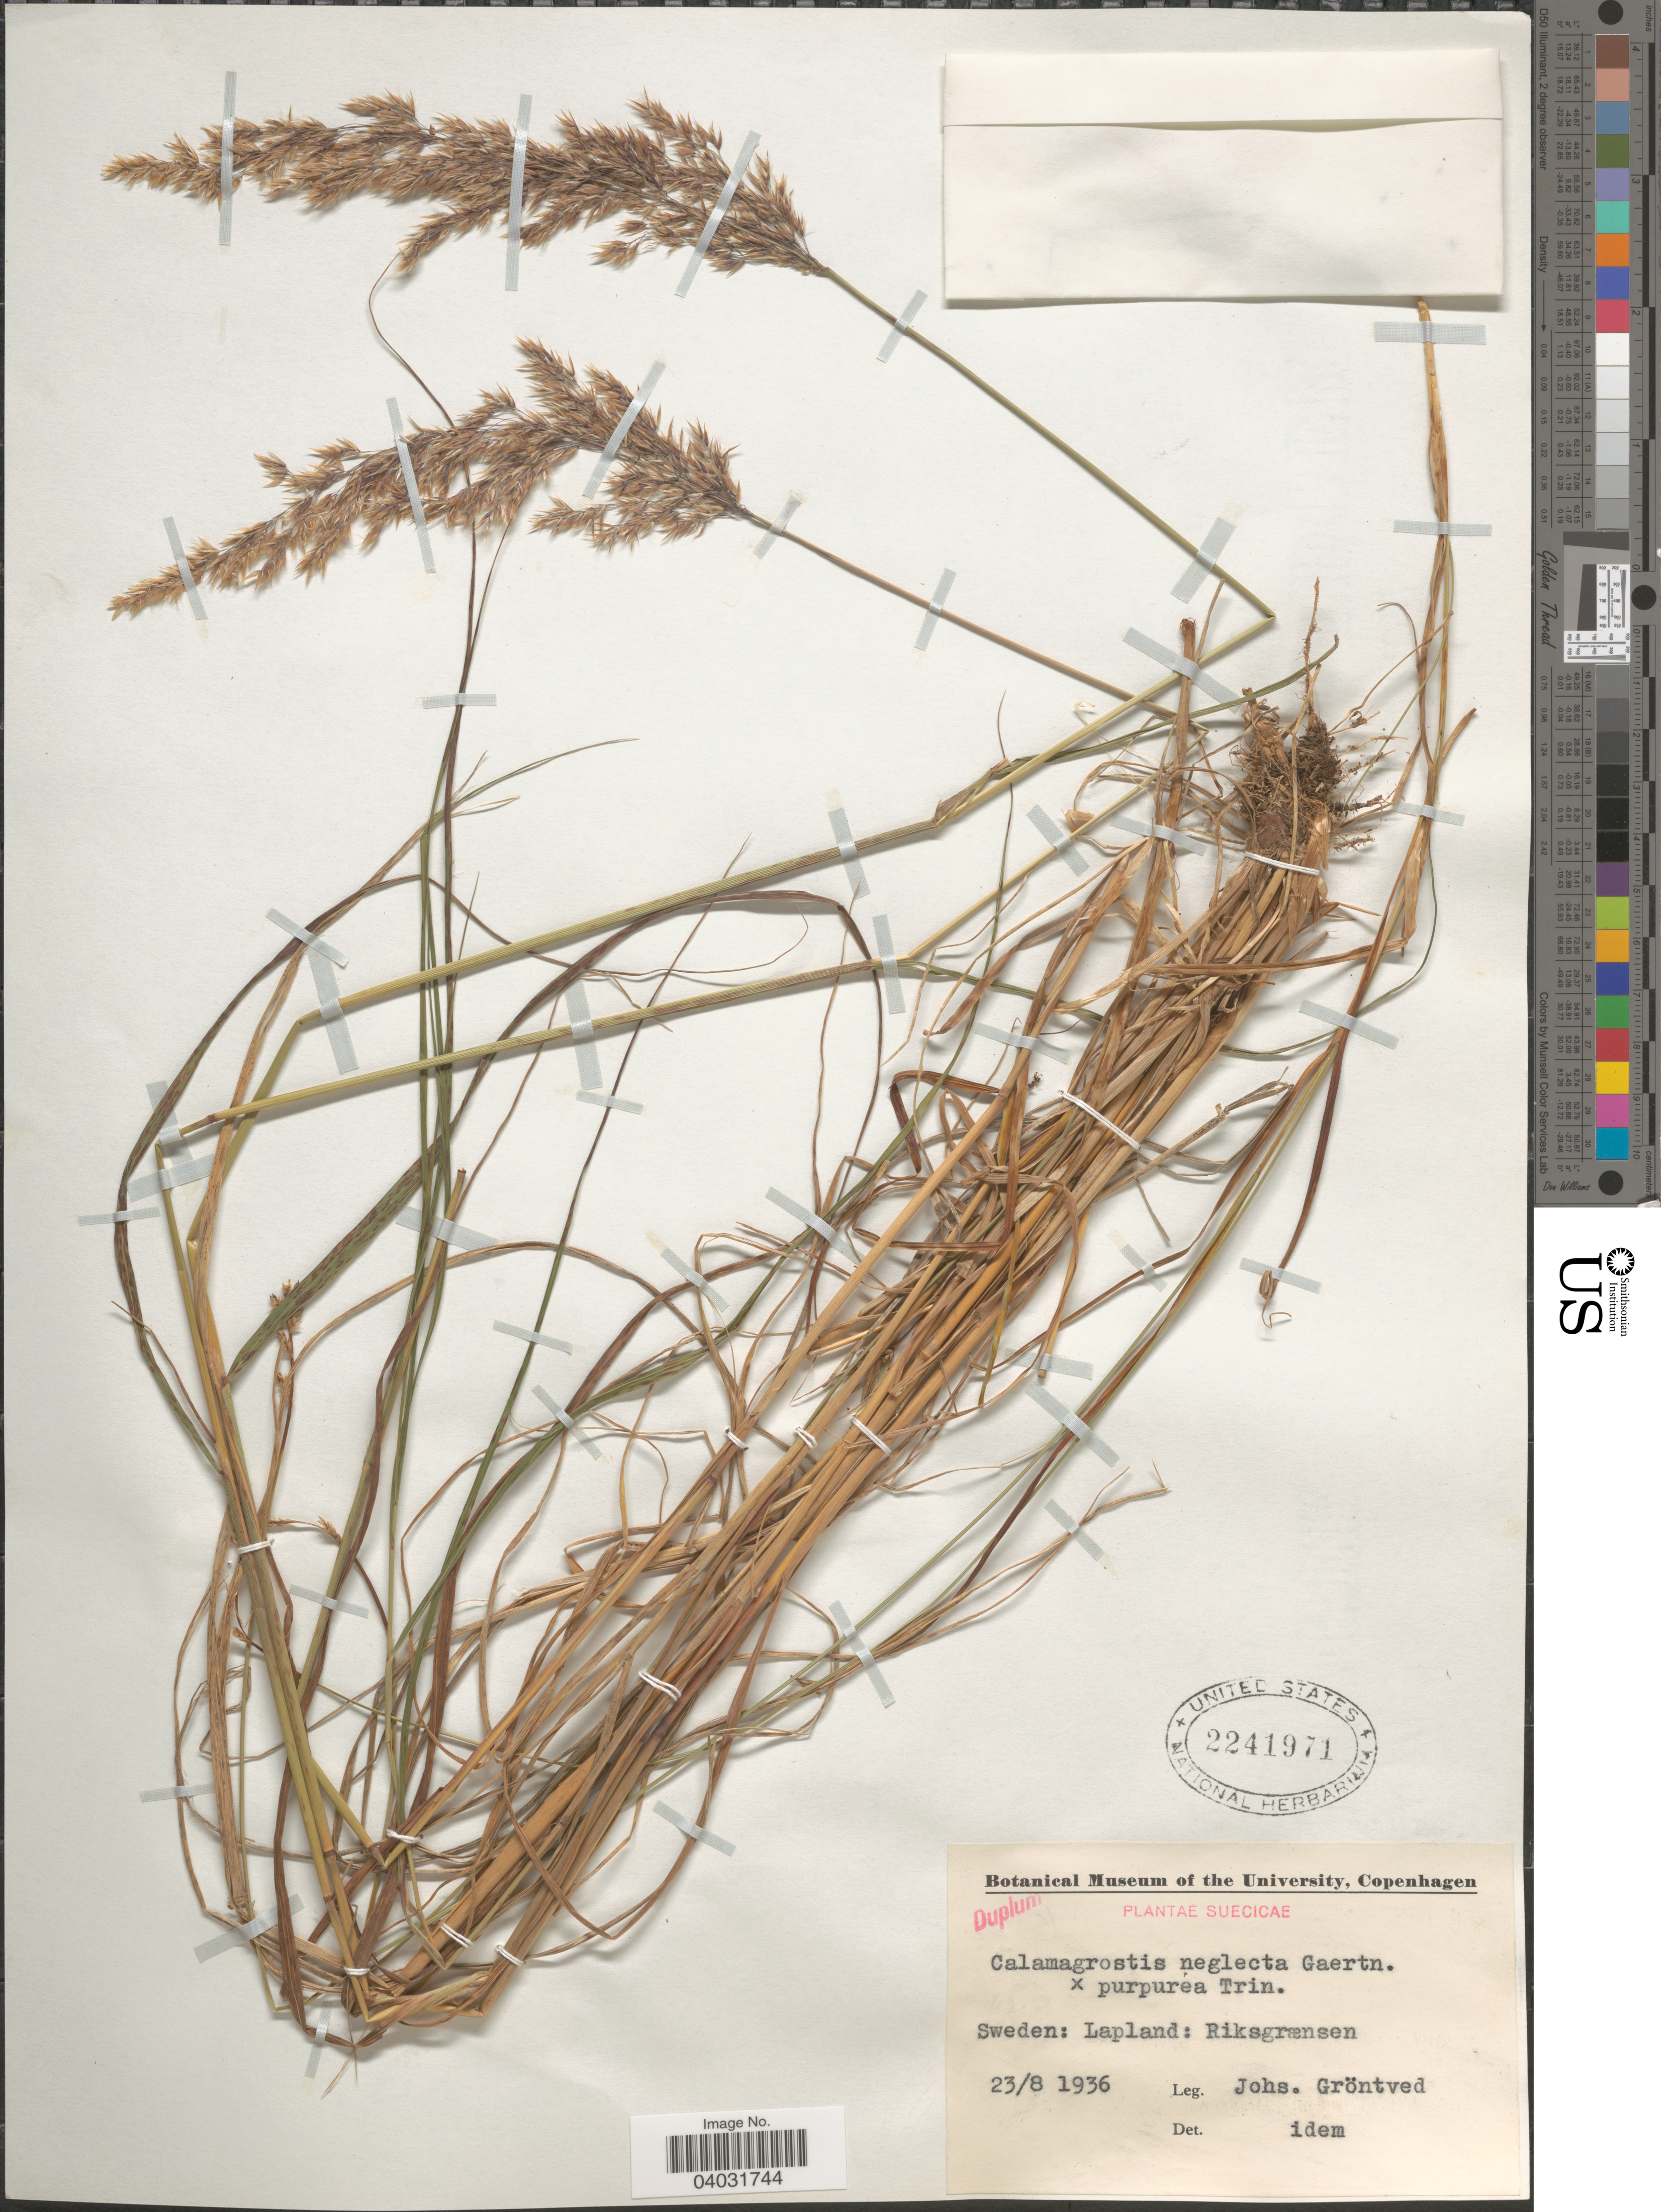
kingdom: Plantae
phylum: Tracheophyta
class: Liliopsida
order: Poales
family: Poaceae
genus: Calamagrostis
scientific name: Calamagrostis sp.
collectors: J. Gröntved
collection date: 1936-08-23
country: Sweden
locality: Lapland: Riksgrænsen.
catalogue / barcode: US 2241971